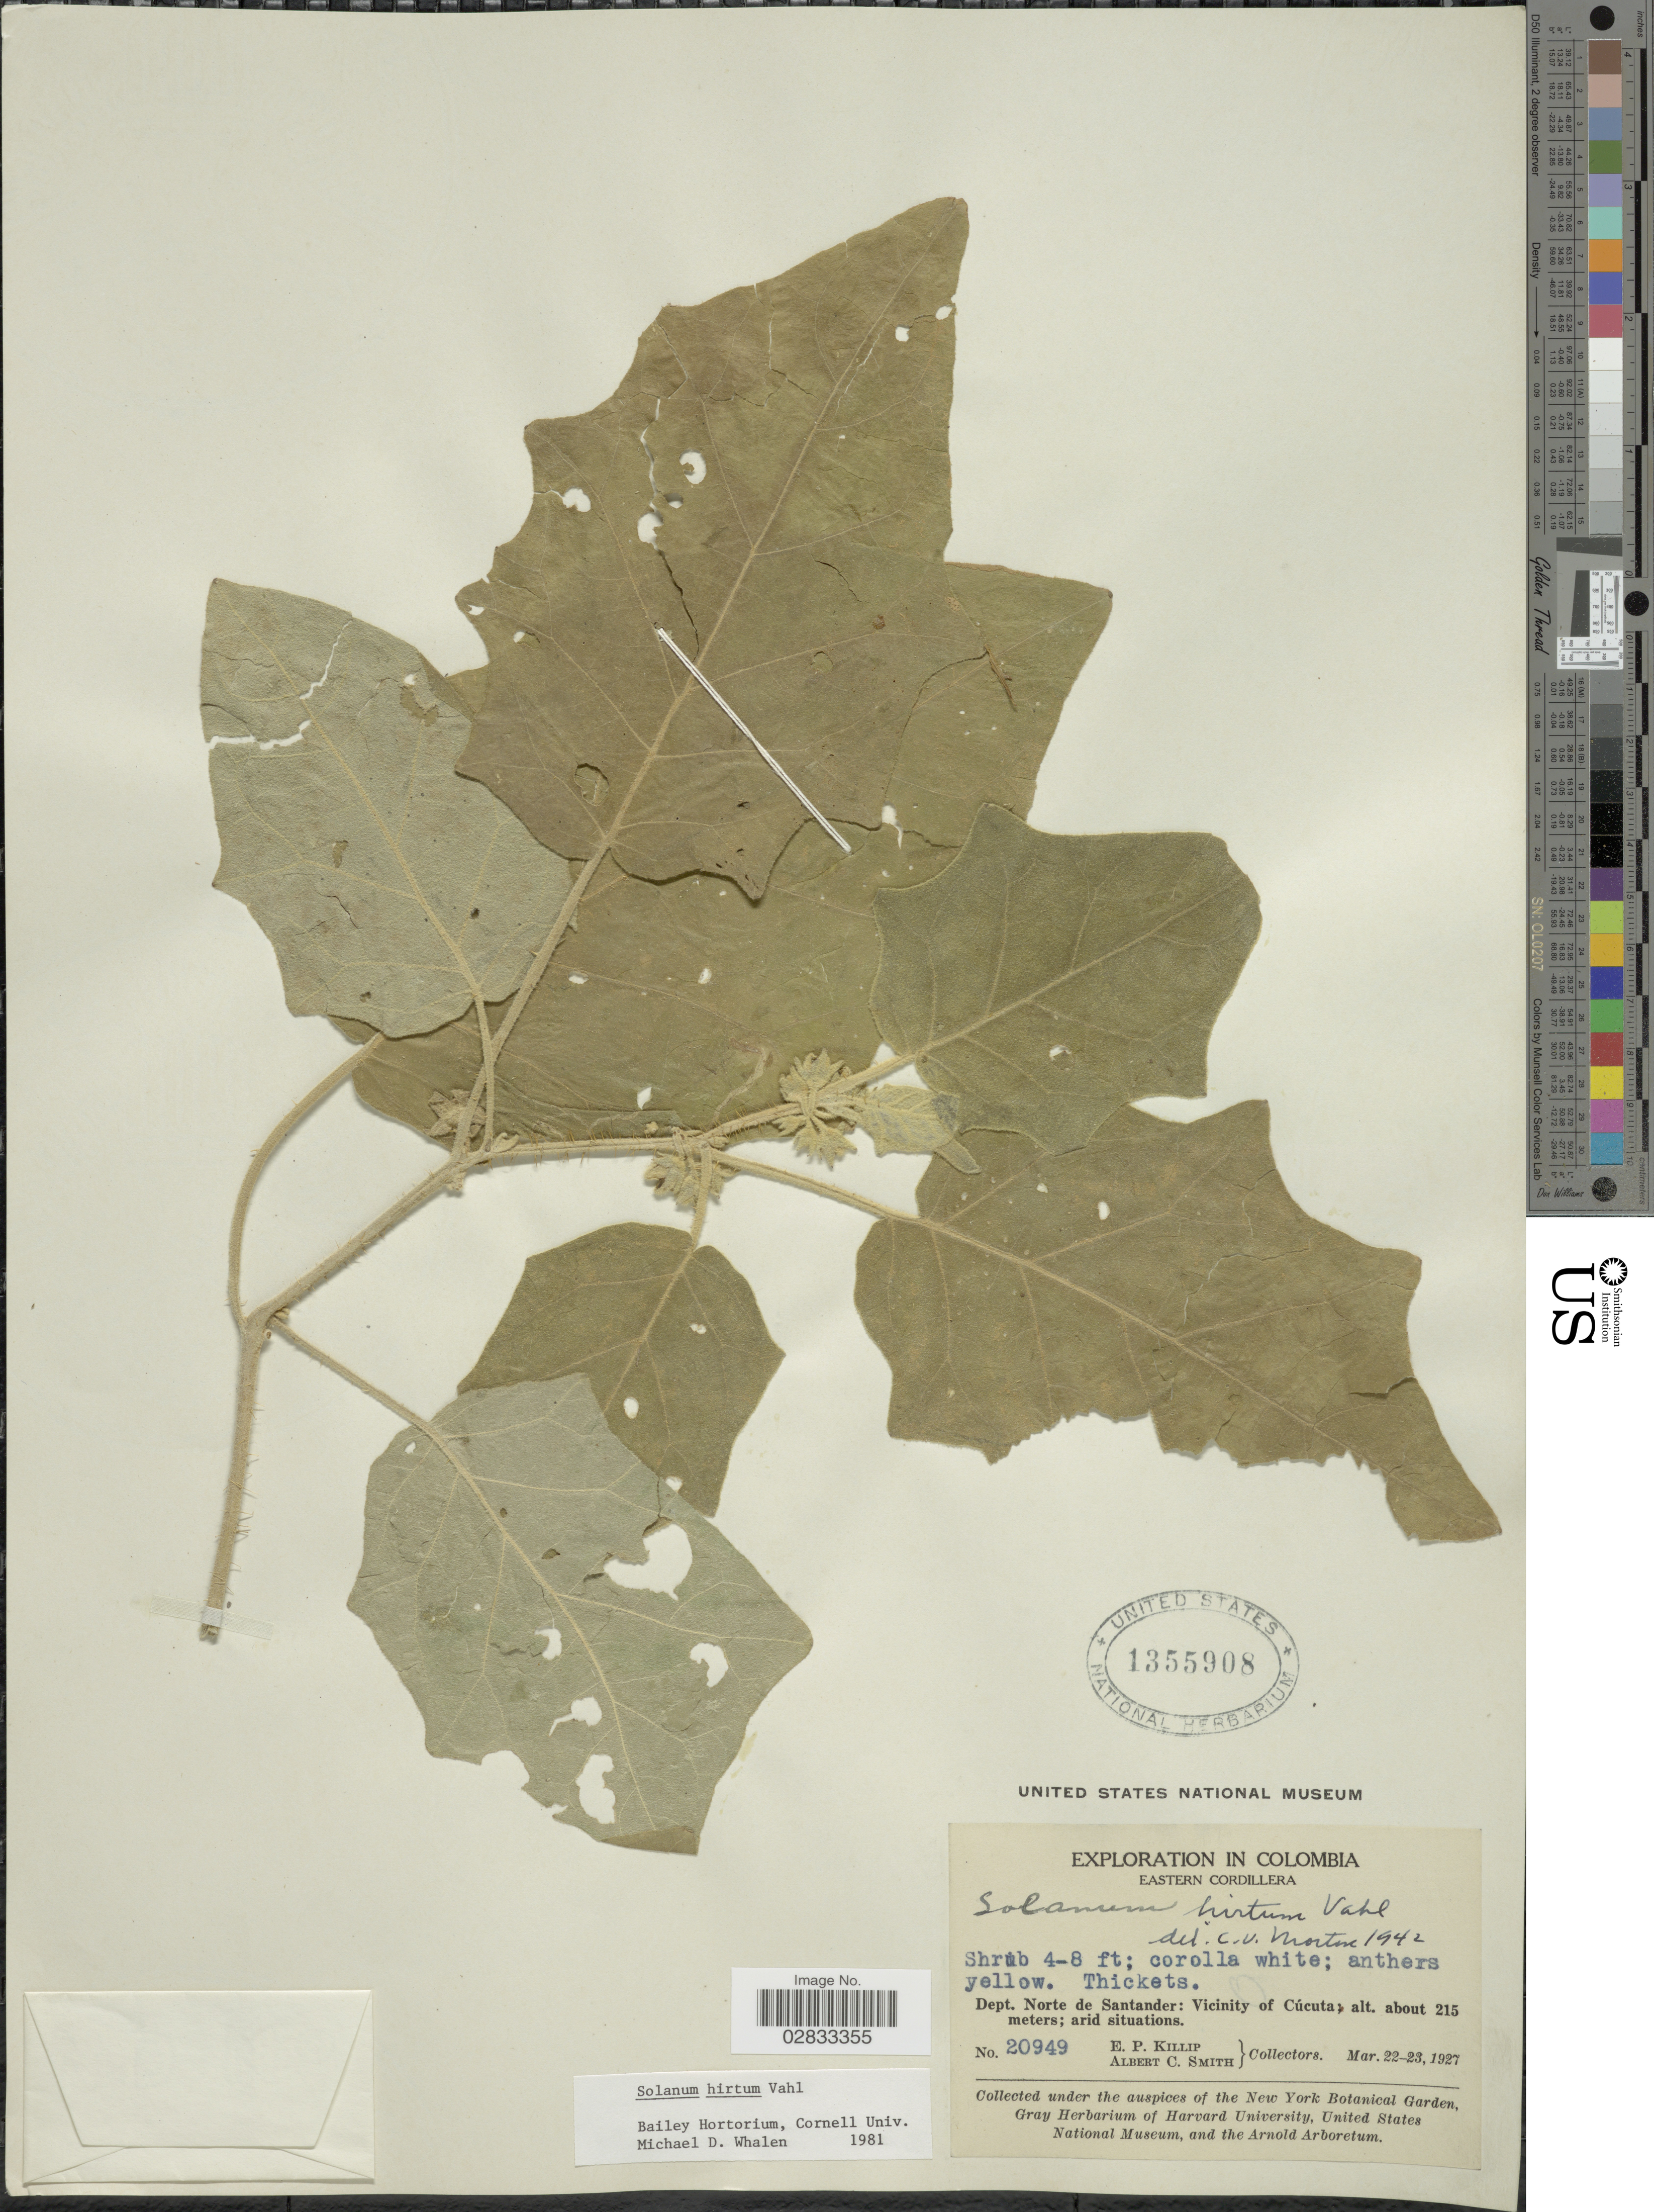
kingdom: Plantae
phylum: Tracheophyta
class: Magnoliopsida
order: Solanales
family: Solanaceae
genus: Solanum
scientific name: Solanum hirtum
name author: Vahl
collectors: E. P. Killip & A. C. Smith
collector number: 20949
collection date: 1927-03-22/1927-03-23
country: Colombia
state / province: Norte de Santander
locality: Eastern Cordillera , Dept. Norte de Santander: Vicinity of Cúcuta.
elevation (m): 215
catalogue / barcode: US 1355908